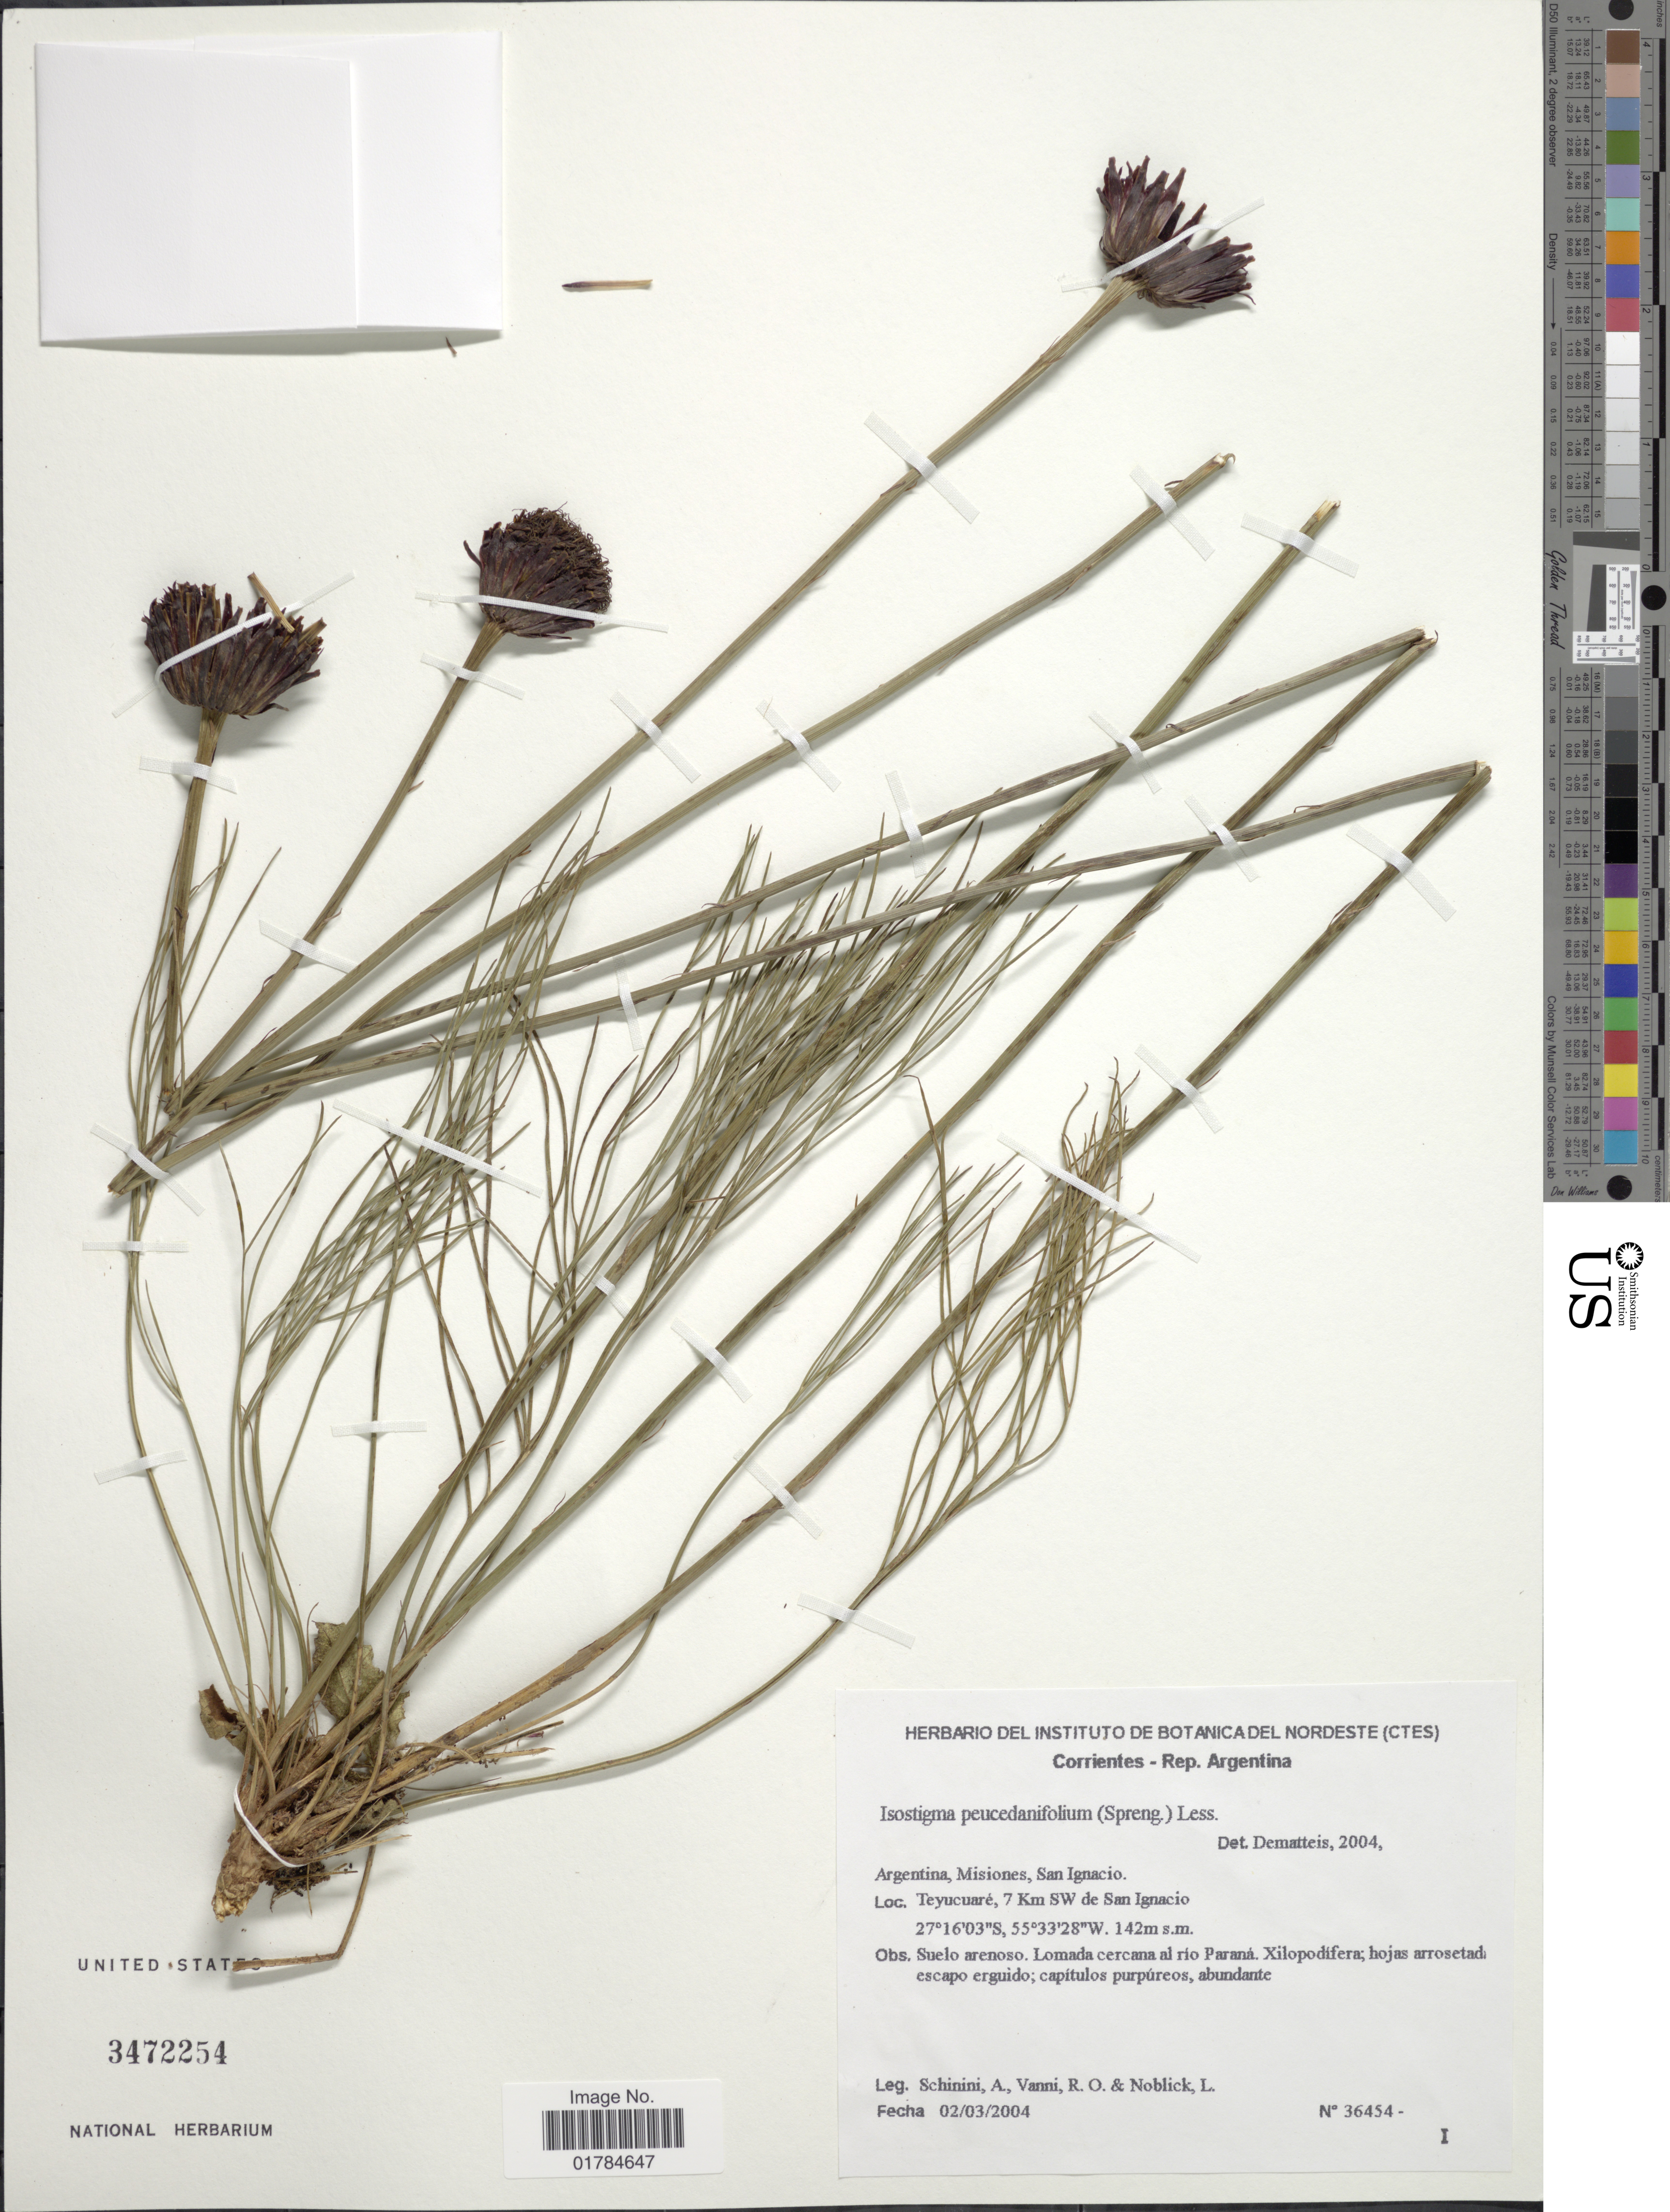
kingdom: Plantae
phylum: Tracheophyta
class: Magnoliopsida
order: Asterales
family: Asteraceae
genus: Isostigma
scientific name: Isostigma peucedanifolium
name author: (Spreng.) Less.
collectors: A. Schinini, R. O. Vanni & L. R. Noblick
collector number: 36454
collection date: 2004-03-02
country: Argentina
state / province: Misiones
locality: San Ignacio, Teyucuare, 7 km SW de San Ignacio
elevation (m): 142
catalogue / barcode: US 3472254